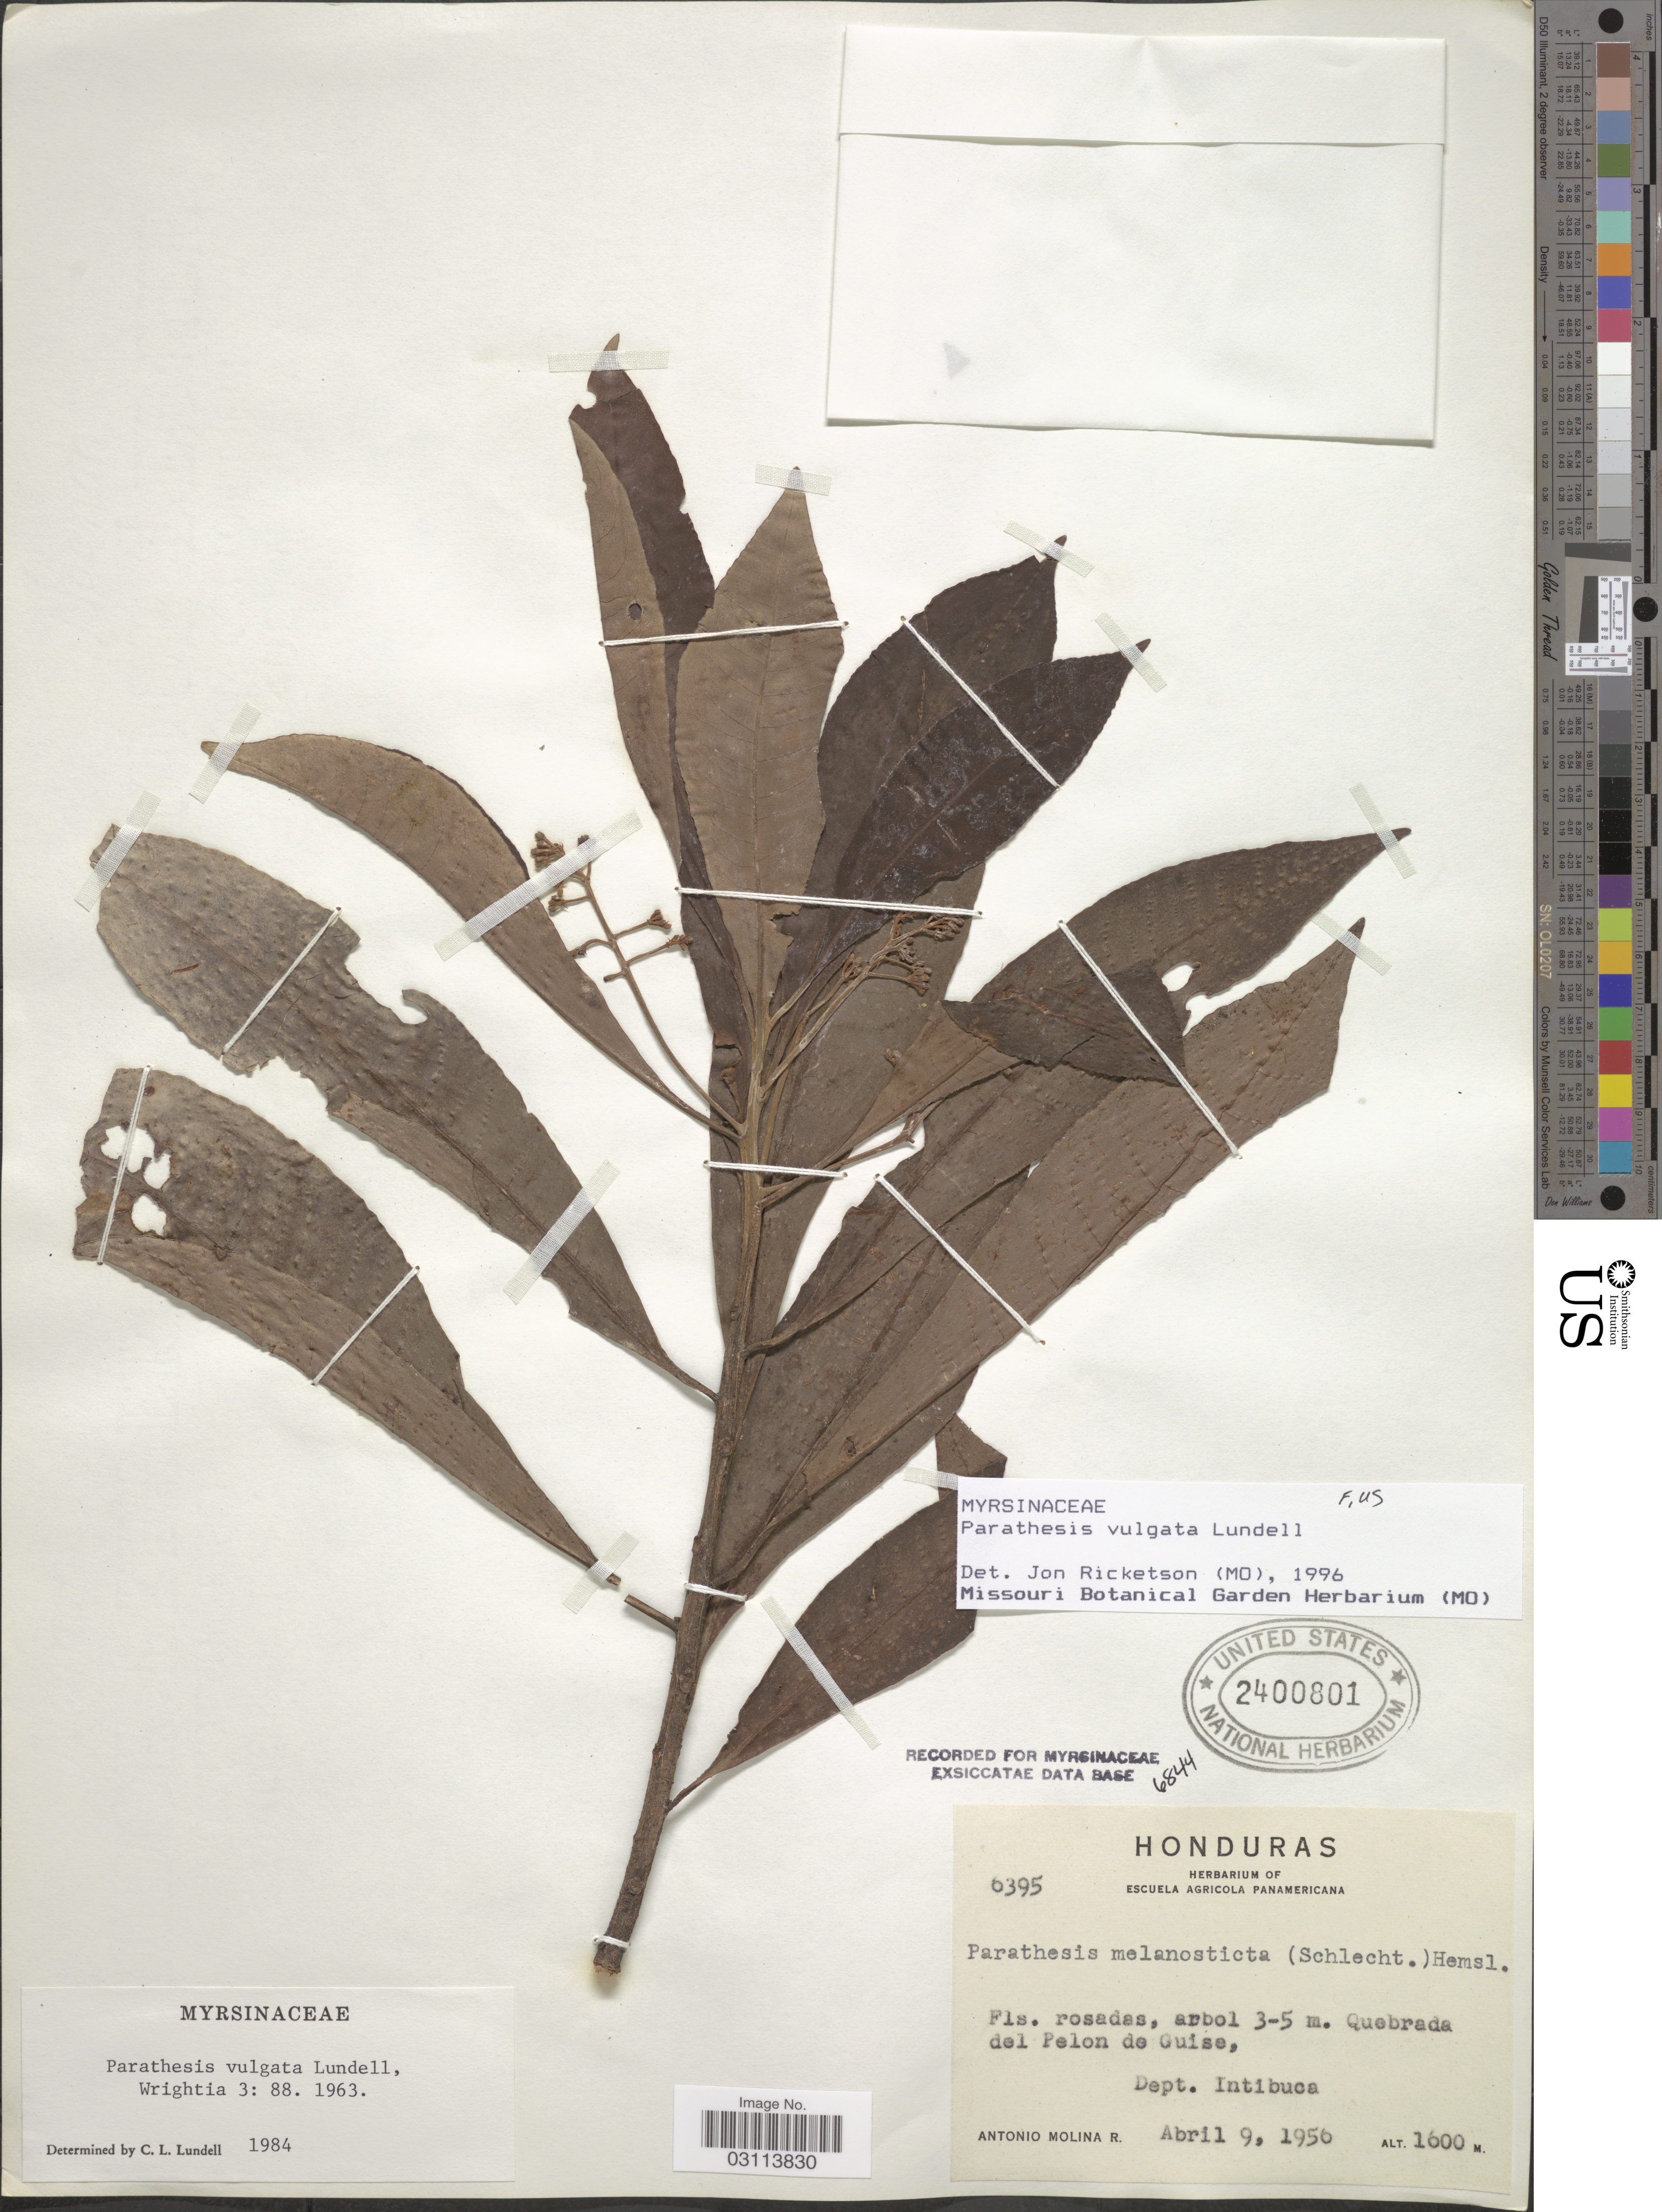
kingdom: Plantae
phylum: Tracheophyta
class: Magnoliopsida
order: Ericales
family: Primulaceae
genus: Parathesis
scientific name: Parathesis vulgata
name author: Lundell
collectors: A. Molina R.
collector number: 6395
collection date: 1956-04-09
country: Honduras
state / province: Intibuca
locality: Quebrada del Pelon de Guise, Dept. Intibuca.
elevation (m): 1600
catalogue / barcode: US 2400801